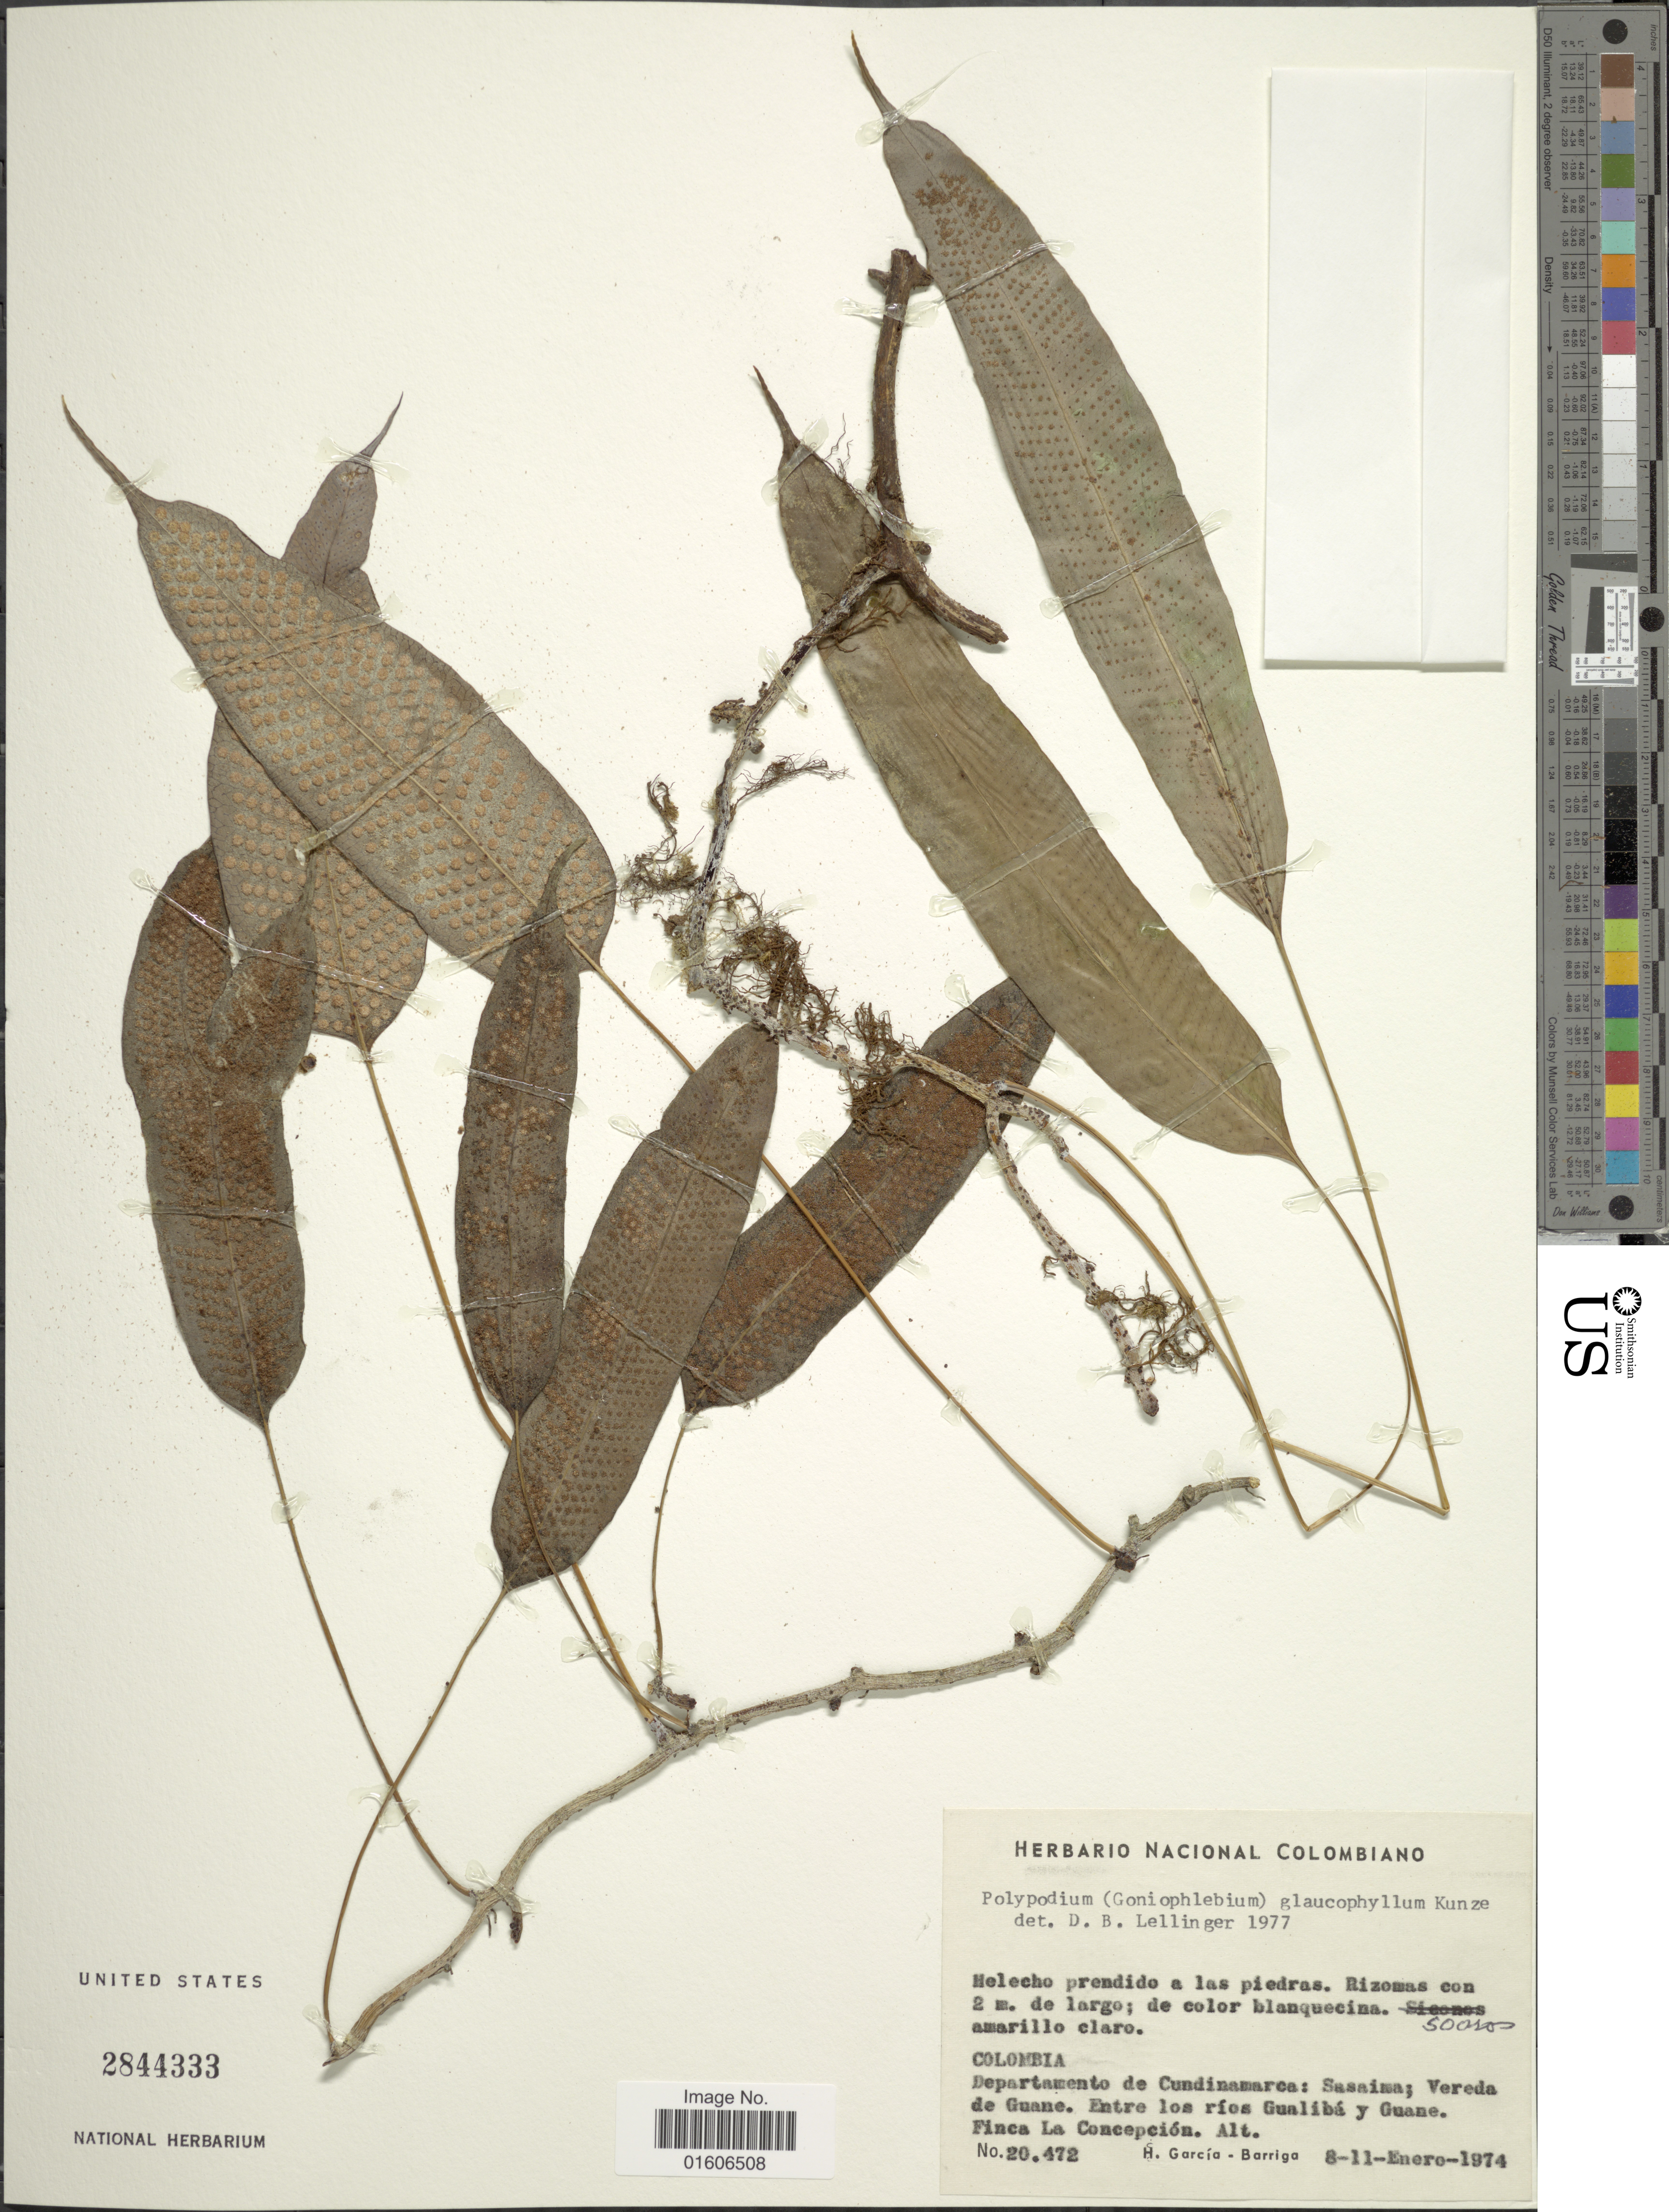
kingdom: Plantae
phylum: Tracheophyta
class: Polypodiopsida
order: Polypodiales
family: Polypodiaceae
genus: Serpocaulon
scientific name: Serpocaulon levigatum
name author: (Cav.) A.R. Sm.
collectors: H. García Barriga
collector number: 20472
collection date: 1974-01-08/1974-01-11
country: Colombia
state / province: Cundinamarca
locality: Departamento de Cundinamarca: Sasaima; Vereda de Guane. Entre los ríos Gualibá y Guane. Finca La Concepción.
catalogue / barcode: US 2844333